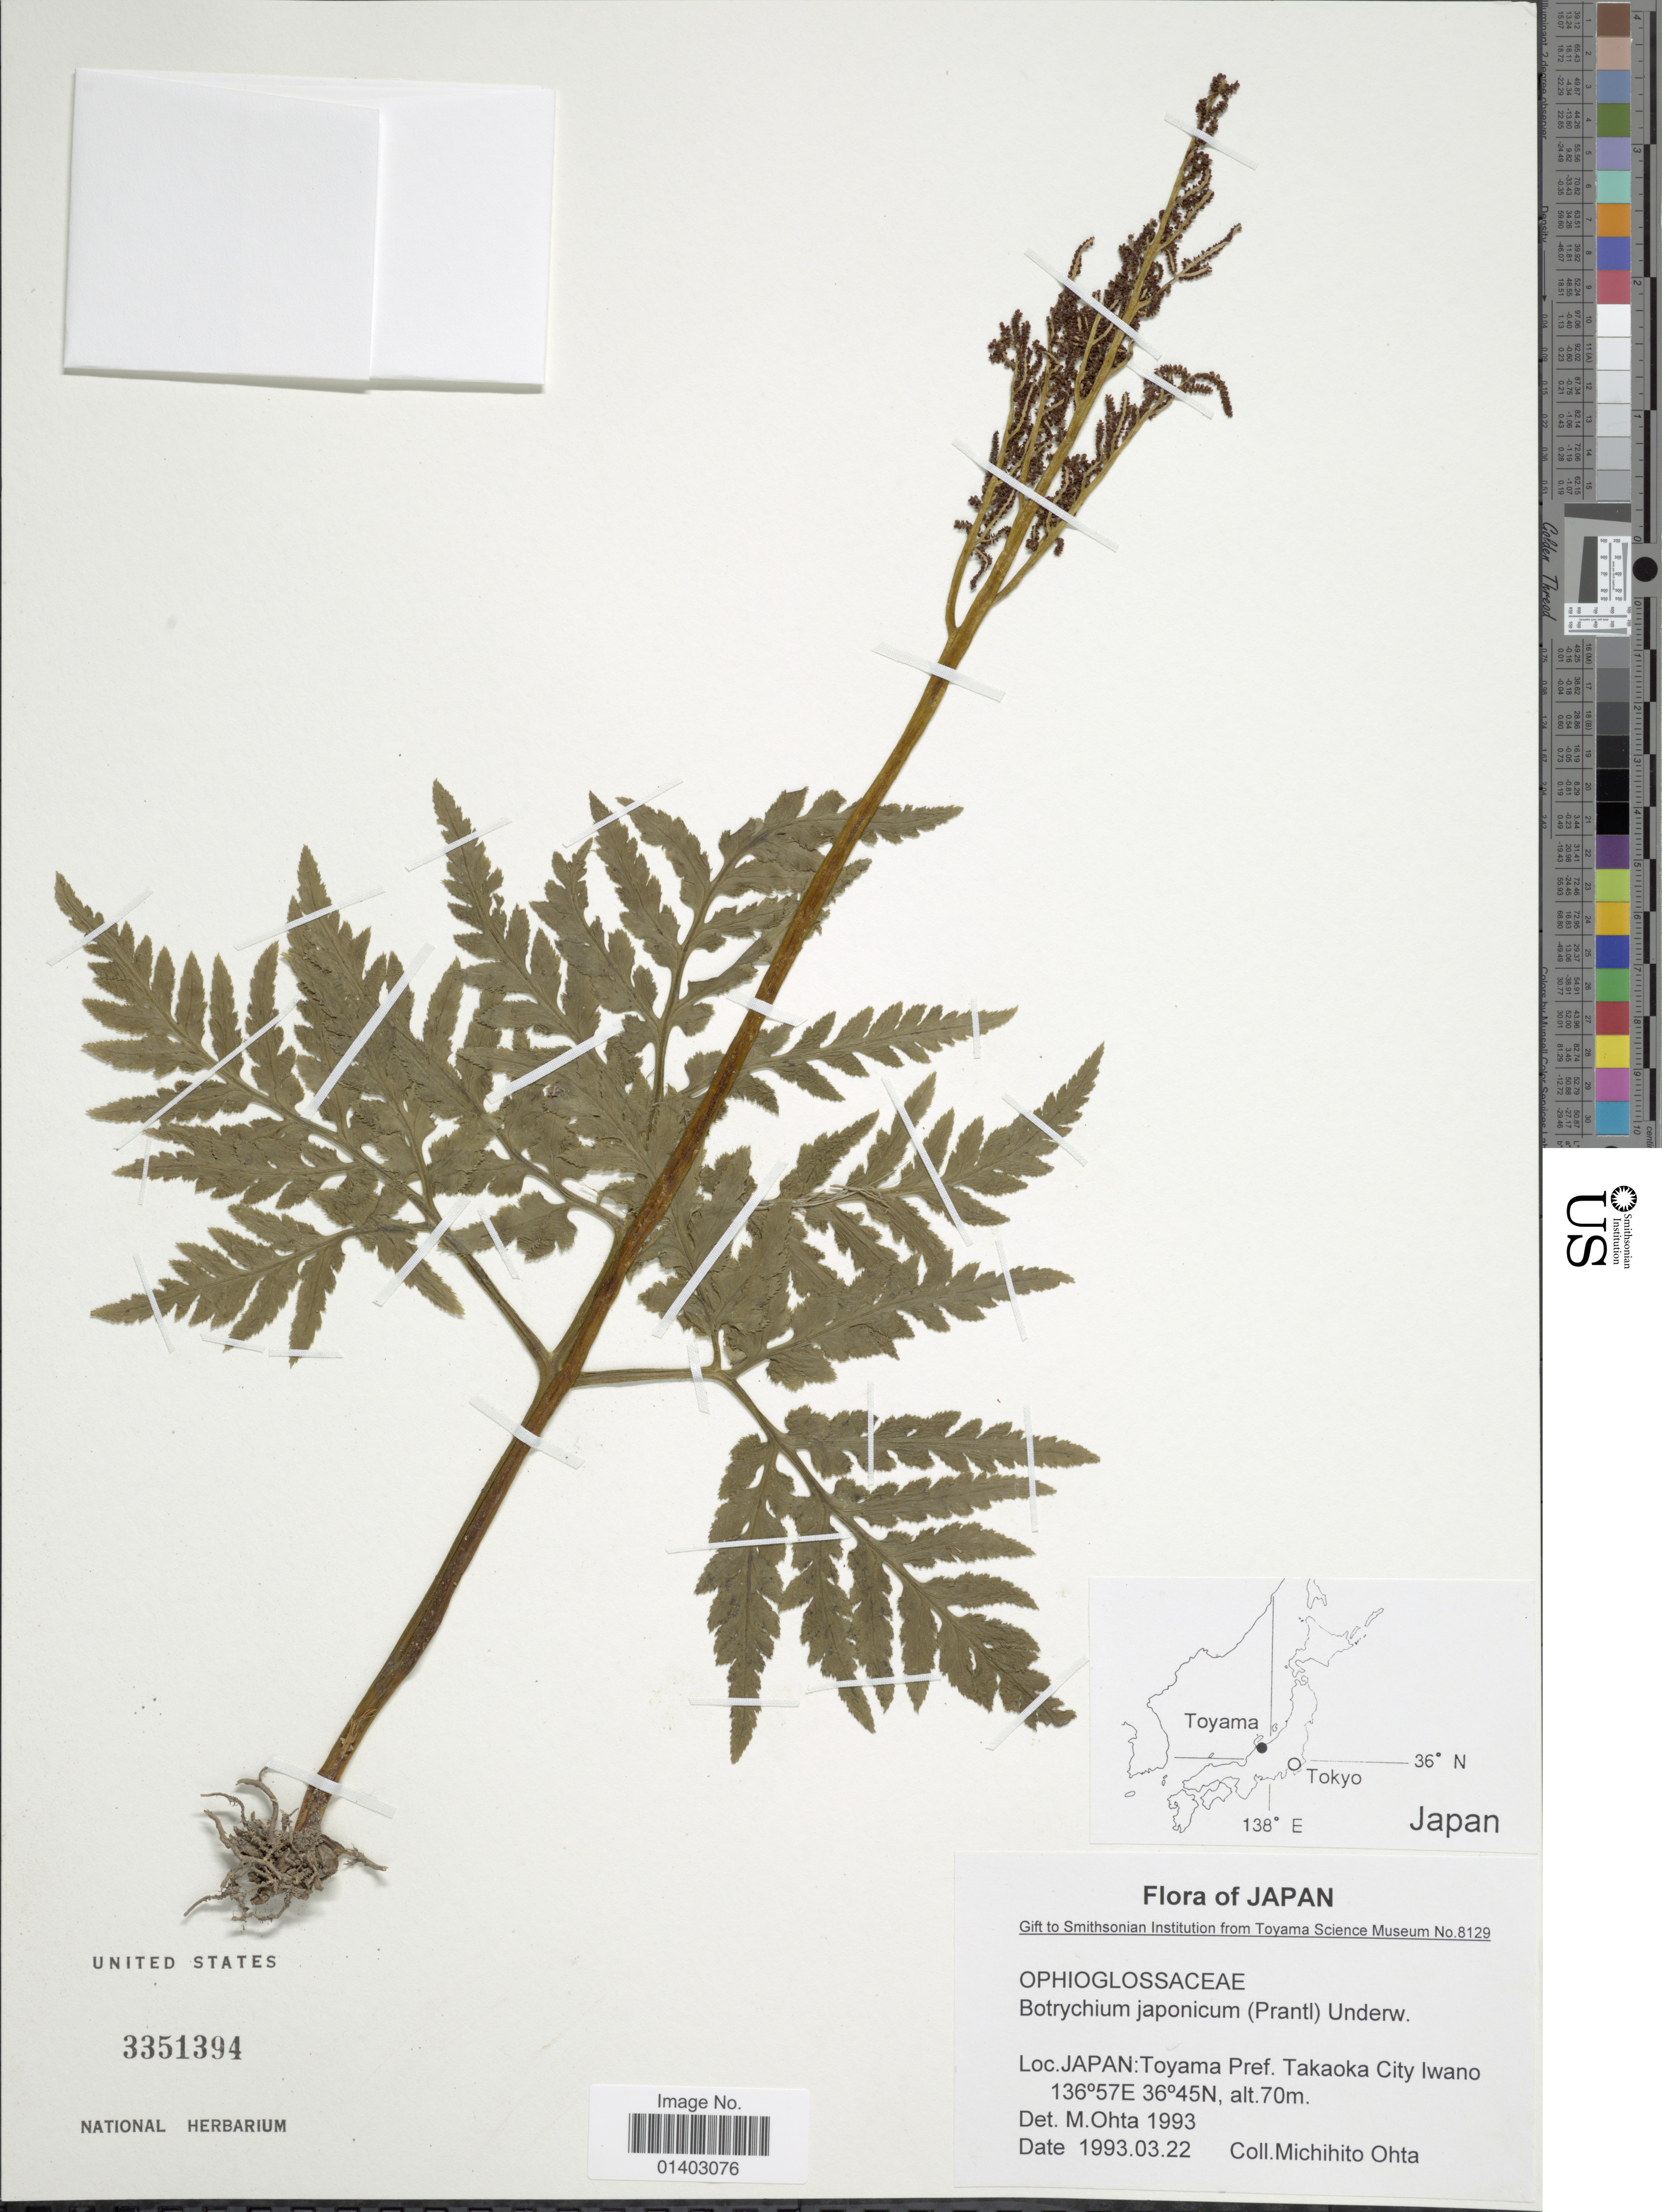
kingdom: Plantae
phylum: Tracheophyta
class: Polypodiopsida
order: Ophioglossales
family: Ophioglossaceae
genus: Botrychium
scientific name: Botrychium multifidum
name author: (J.F. Gmel.) Rupr.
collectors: M. Ohta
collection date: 1993-03-22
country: Japan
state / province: Toyama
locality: Takaoka City Iwano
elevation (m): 70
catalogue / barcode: US 3351394